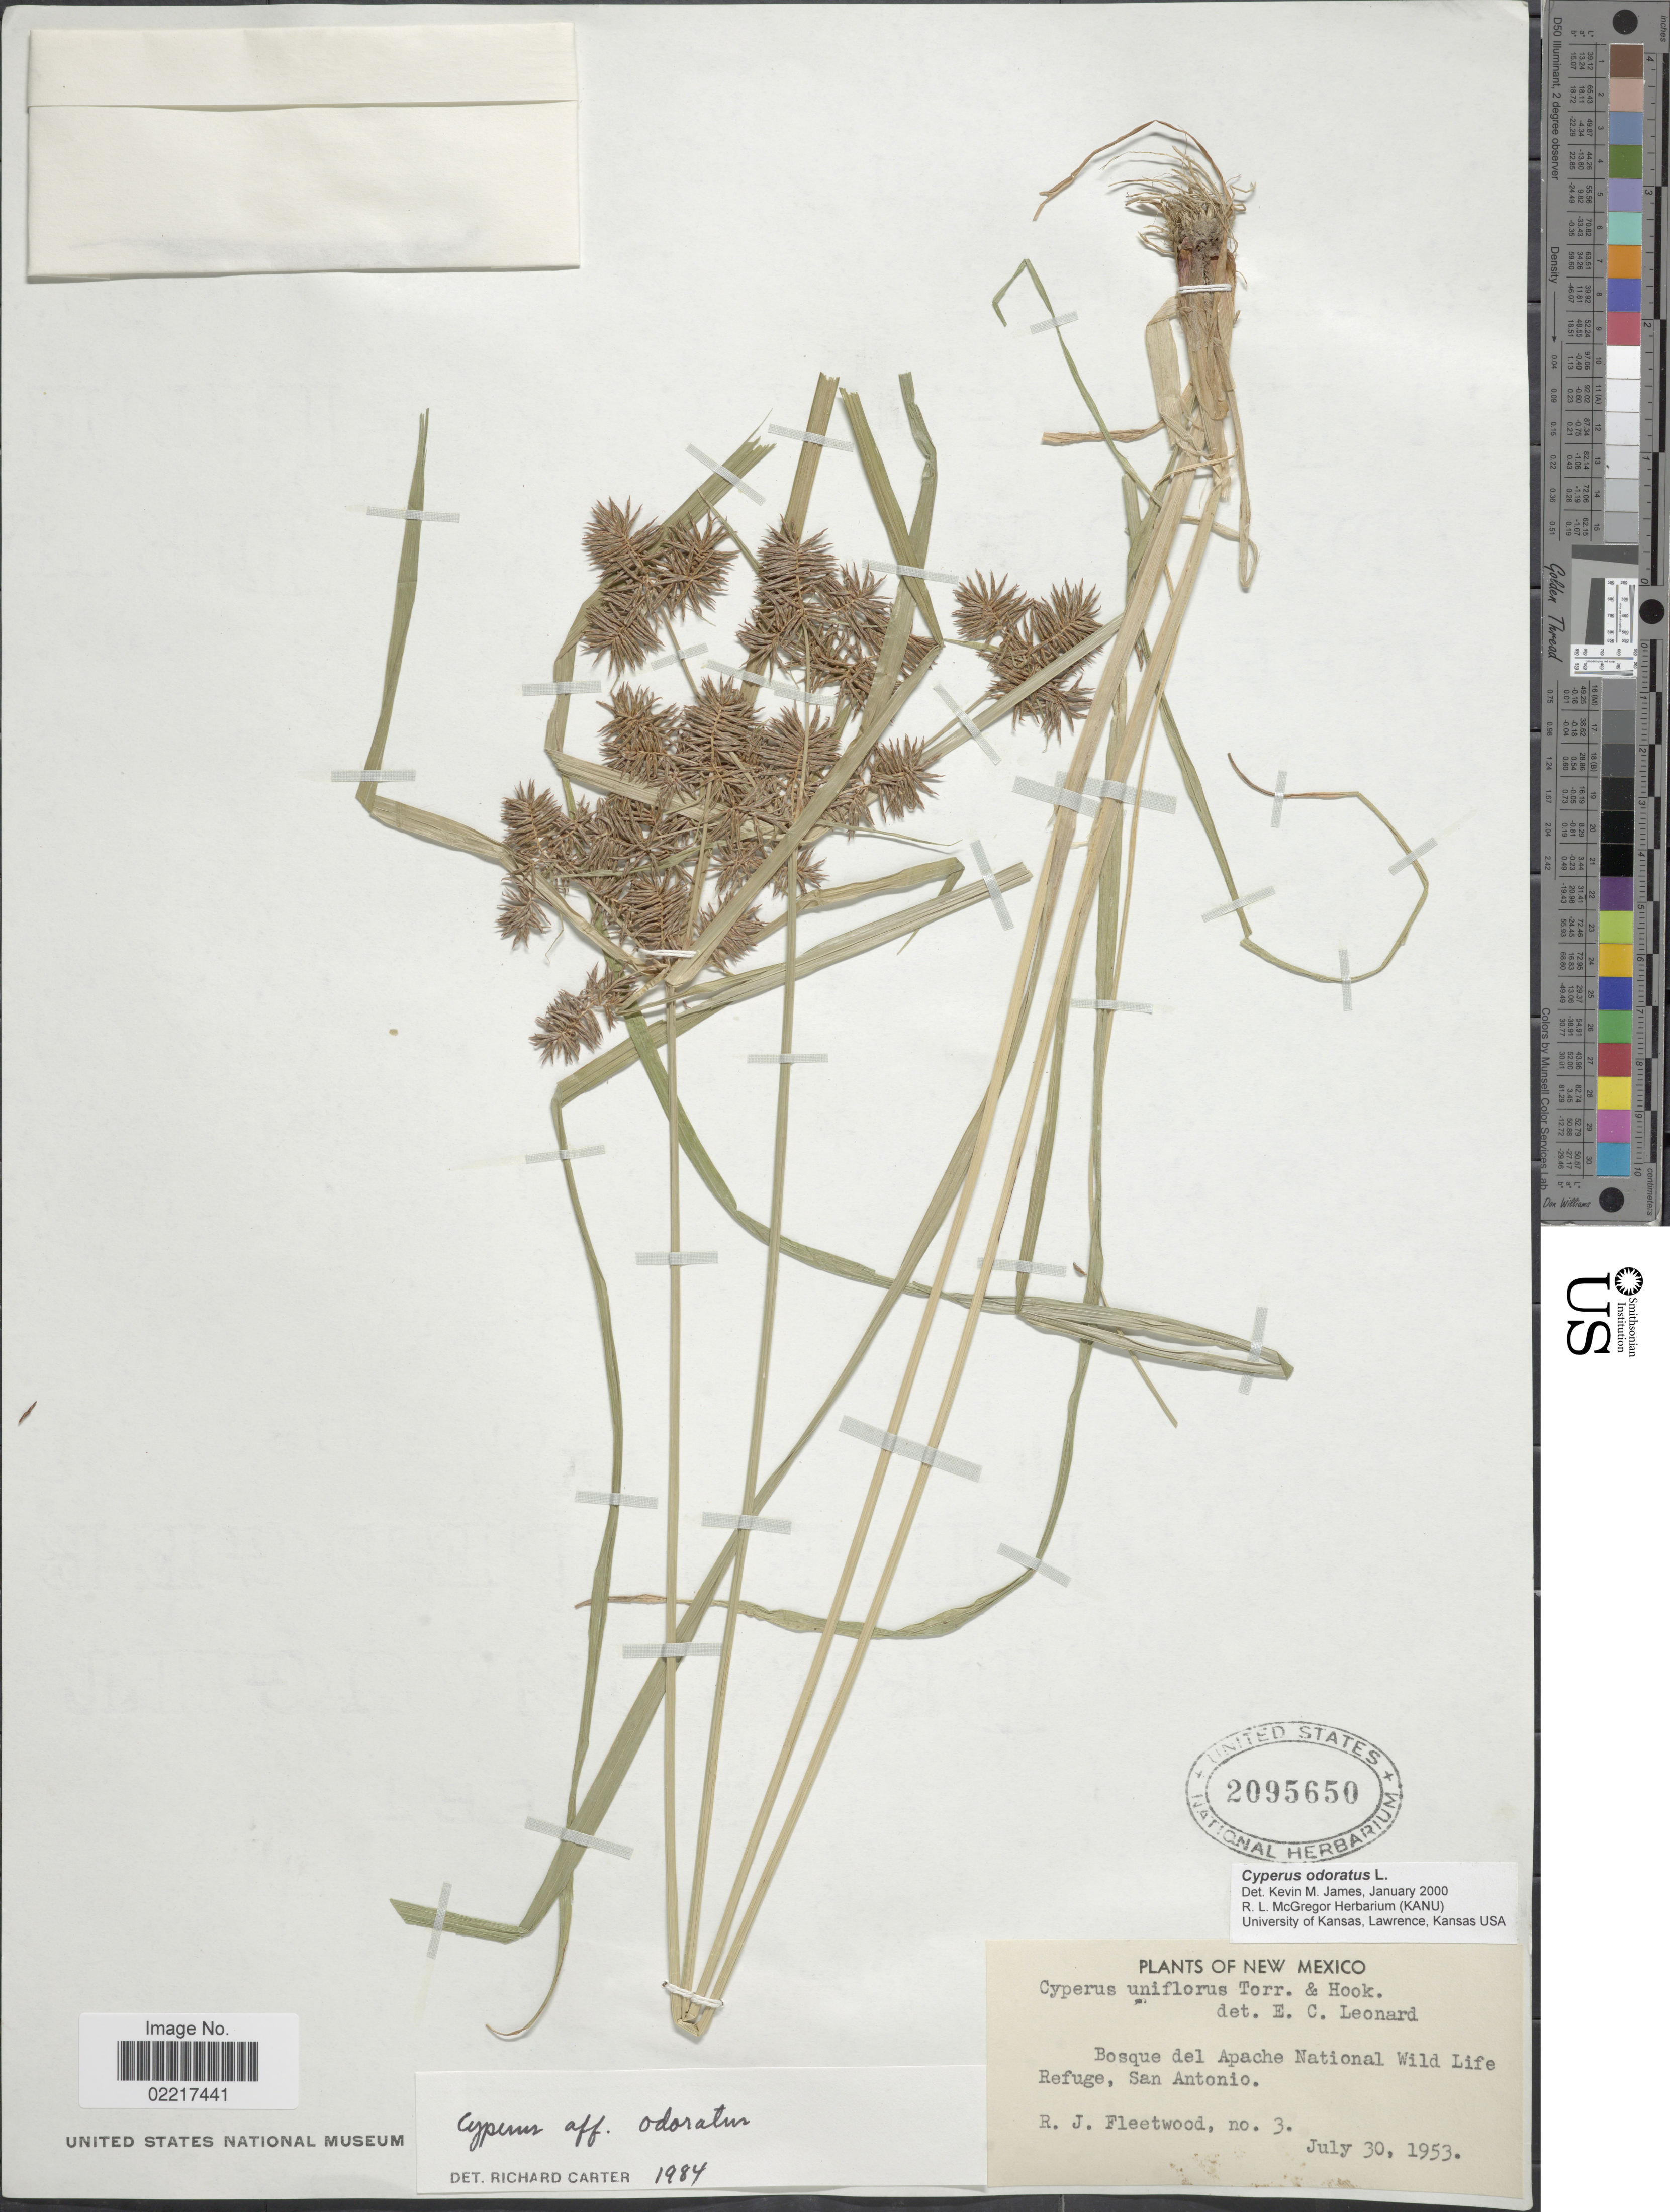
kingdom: Plantae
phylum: Tracheophyta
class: Liliopsida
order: Poales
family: Cyperaceae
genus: Cyperus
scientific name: Cyperus odoratus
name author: L.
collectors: R. J. Fleetwood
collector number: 3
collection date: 1953-07-30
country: United States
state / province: New Mexico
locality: Bosque del Apache National Wild Life Refuge, San Antonio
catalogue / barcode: US 2095650